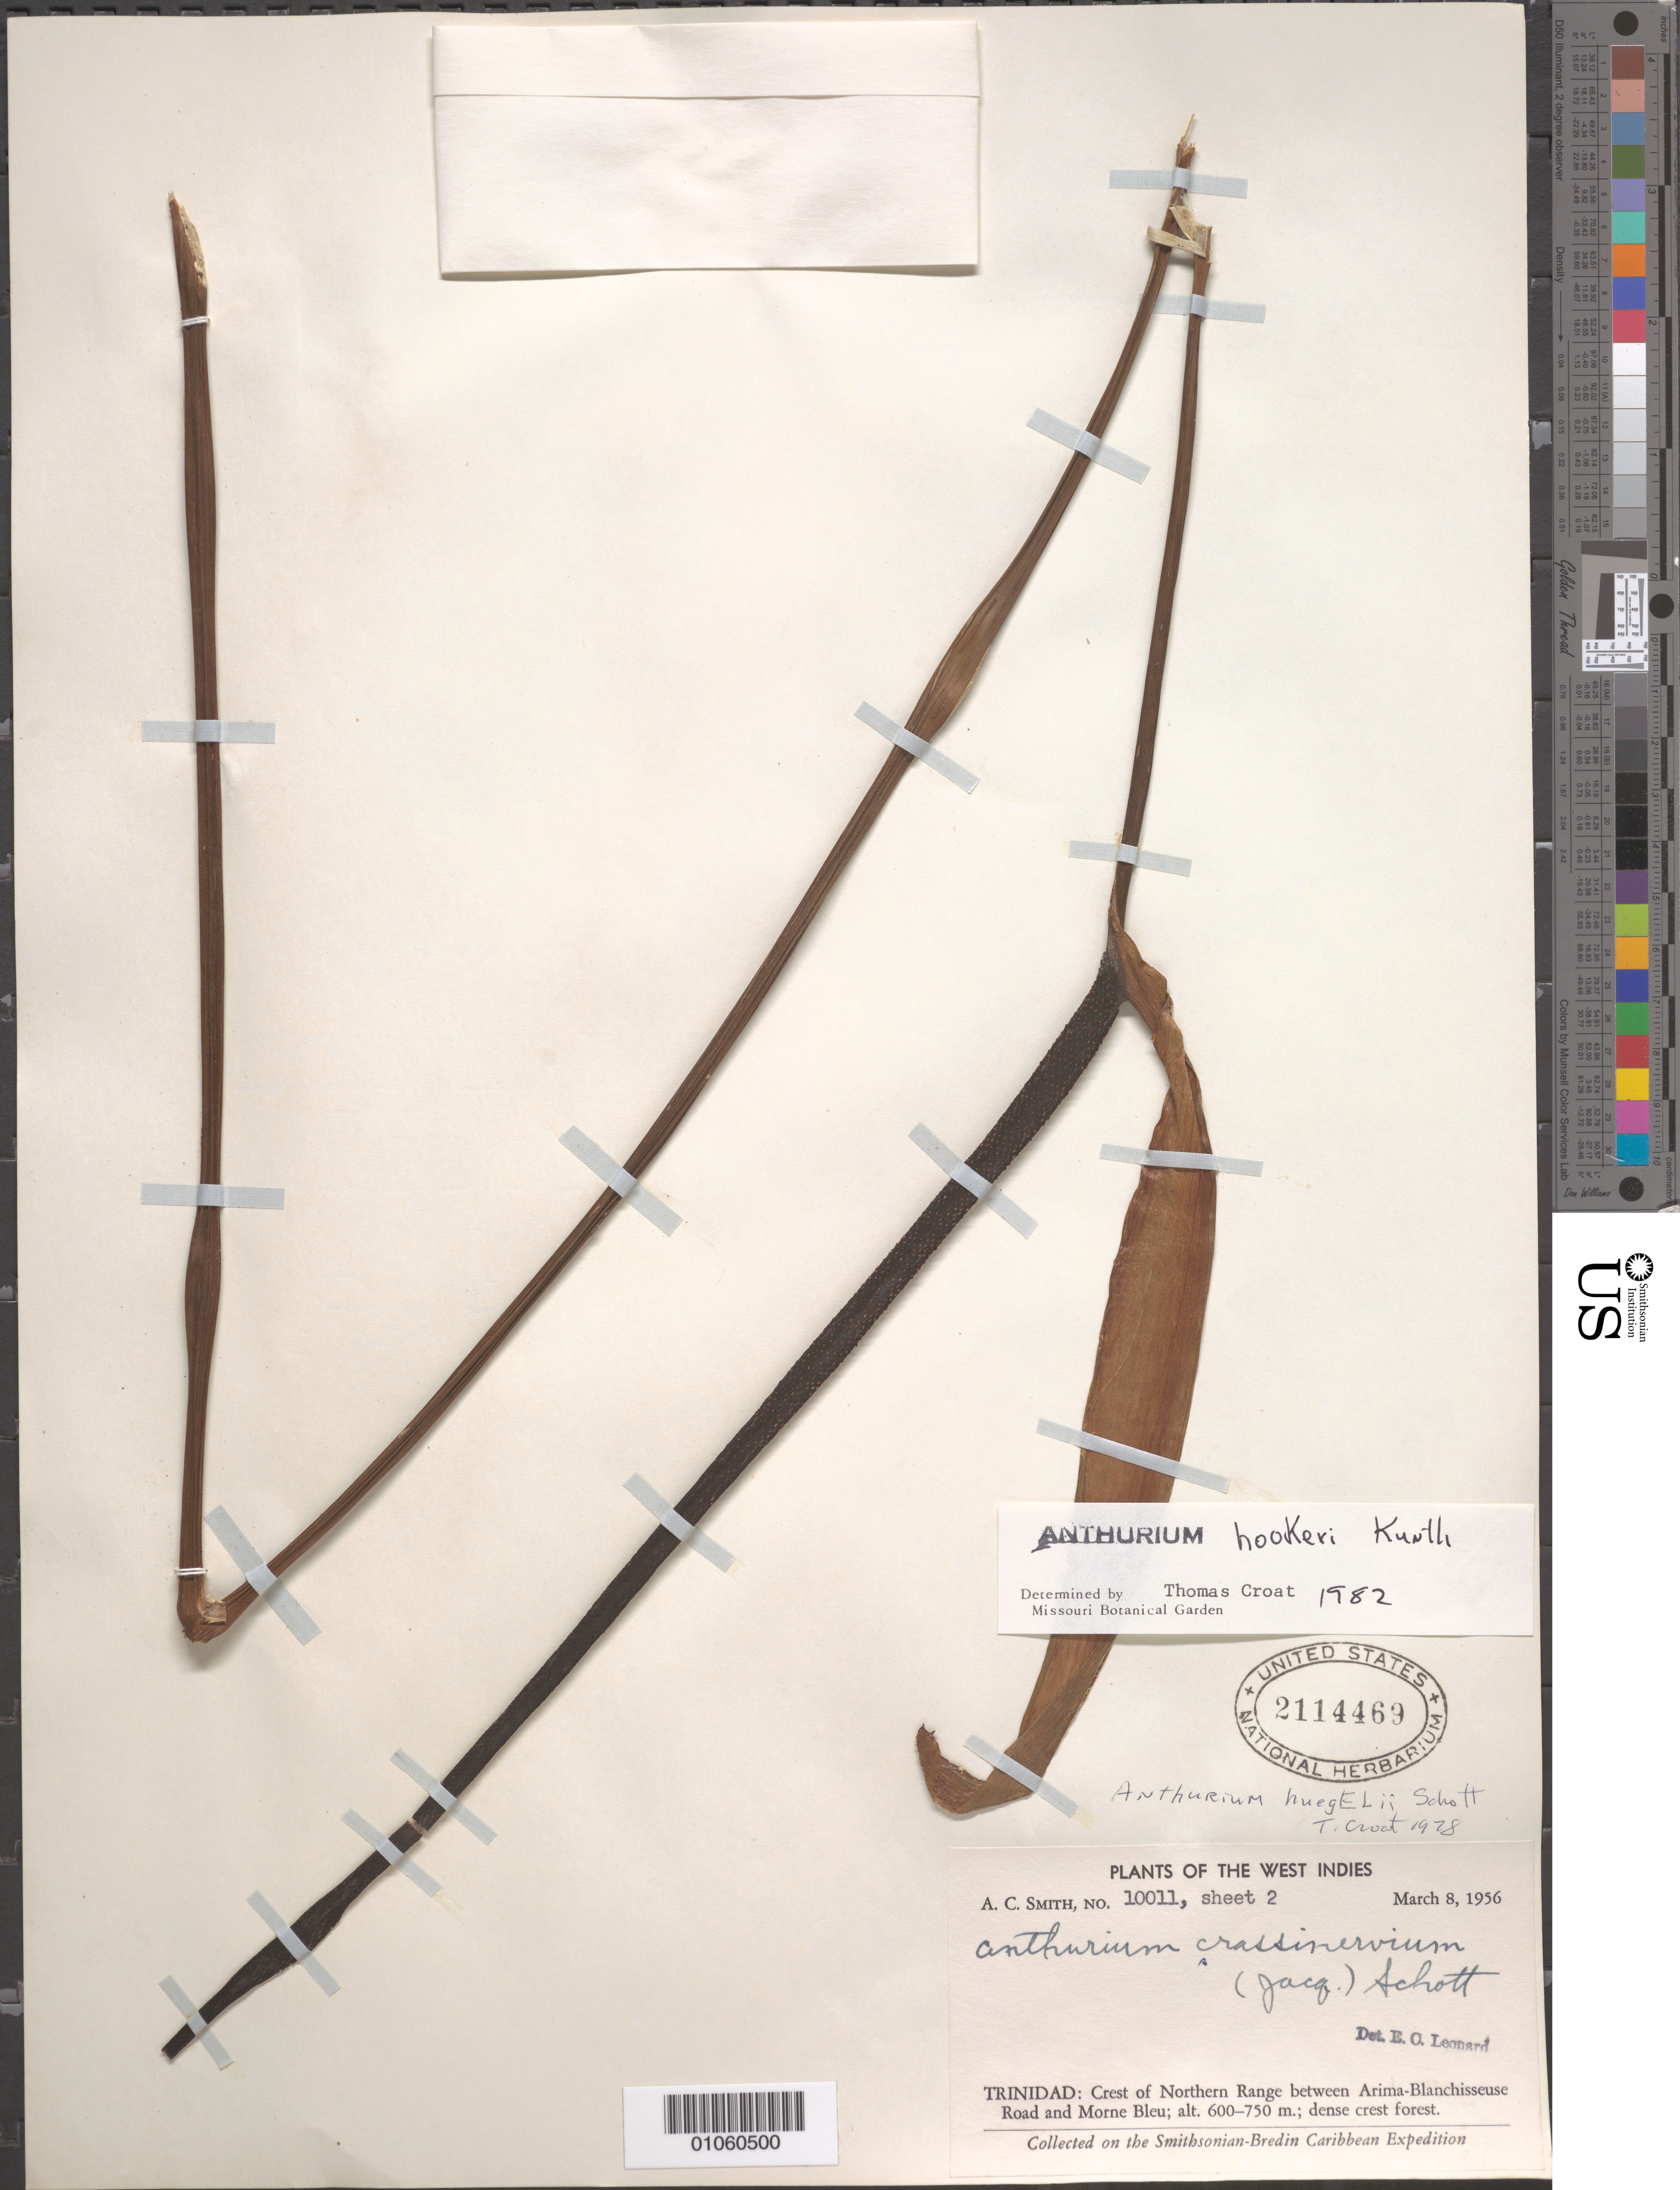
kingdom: Plantae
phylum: Tracheophyta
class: Liliopsida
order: Alismatales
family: Araceae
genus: Anthurium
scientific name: Anthurium hookeri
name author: Kunth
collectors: A. C. Smith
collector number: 10011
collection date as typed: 08 Mar 1956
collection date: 1956-03-08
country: Trinidad and Tobago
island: Trinidad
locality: Crest of Northern Range between Arima-Blanchisseuse Road and Morne Bleu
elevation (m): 600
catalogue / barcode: US 2114469